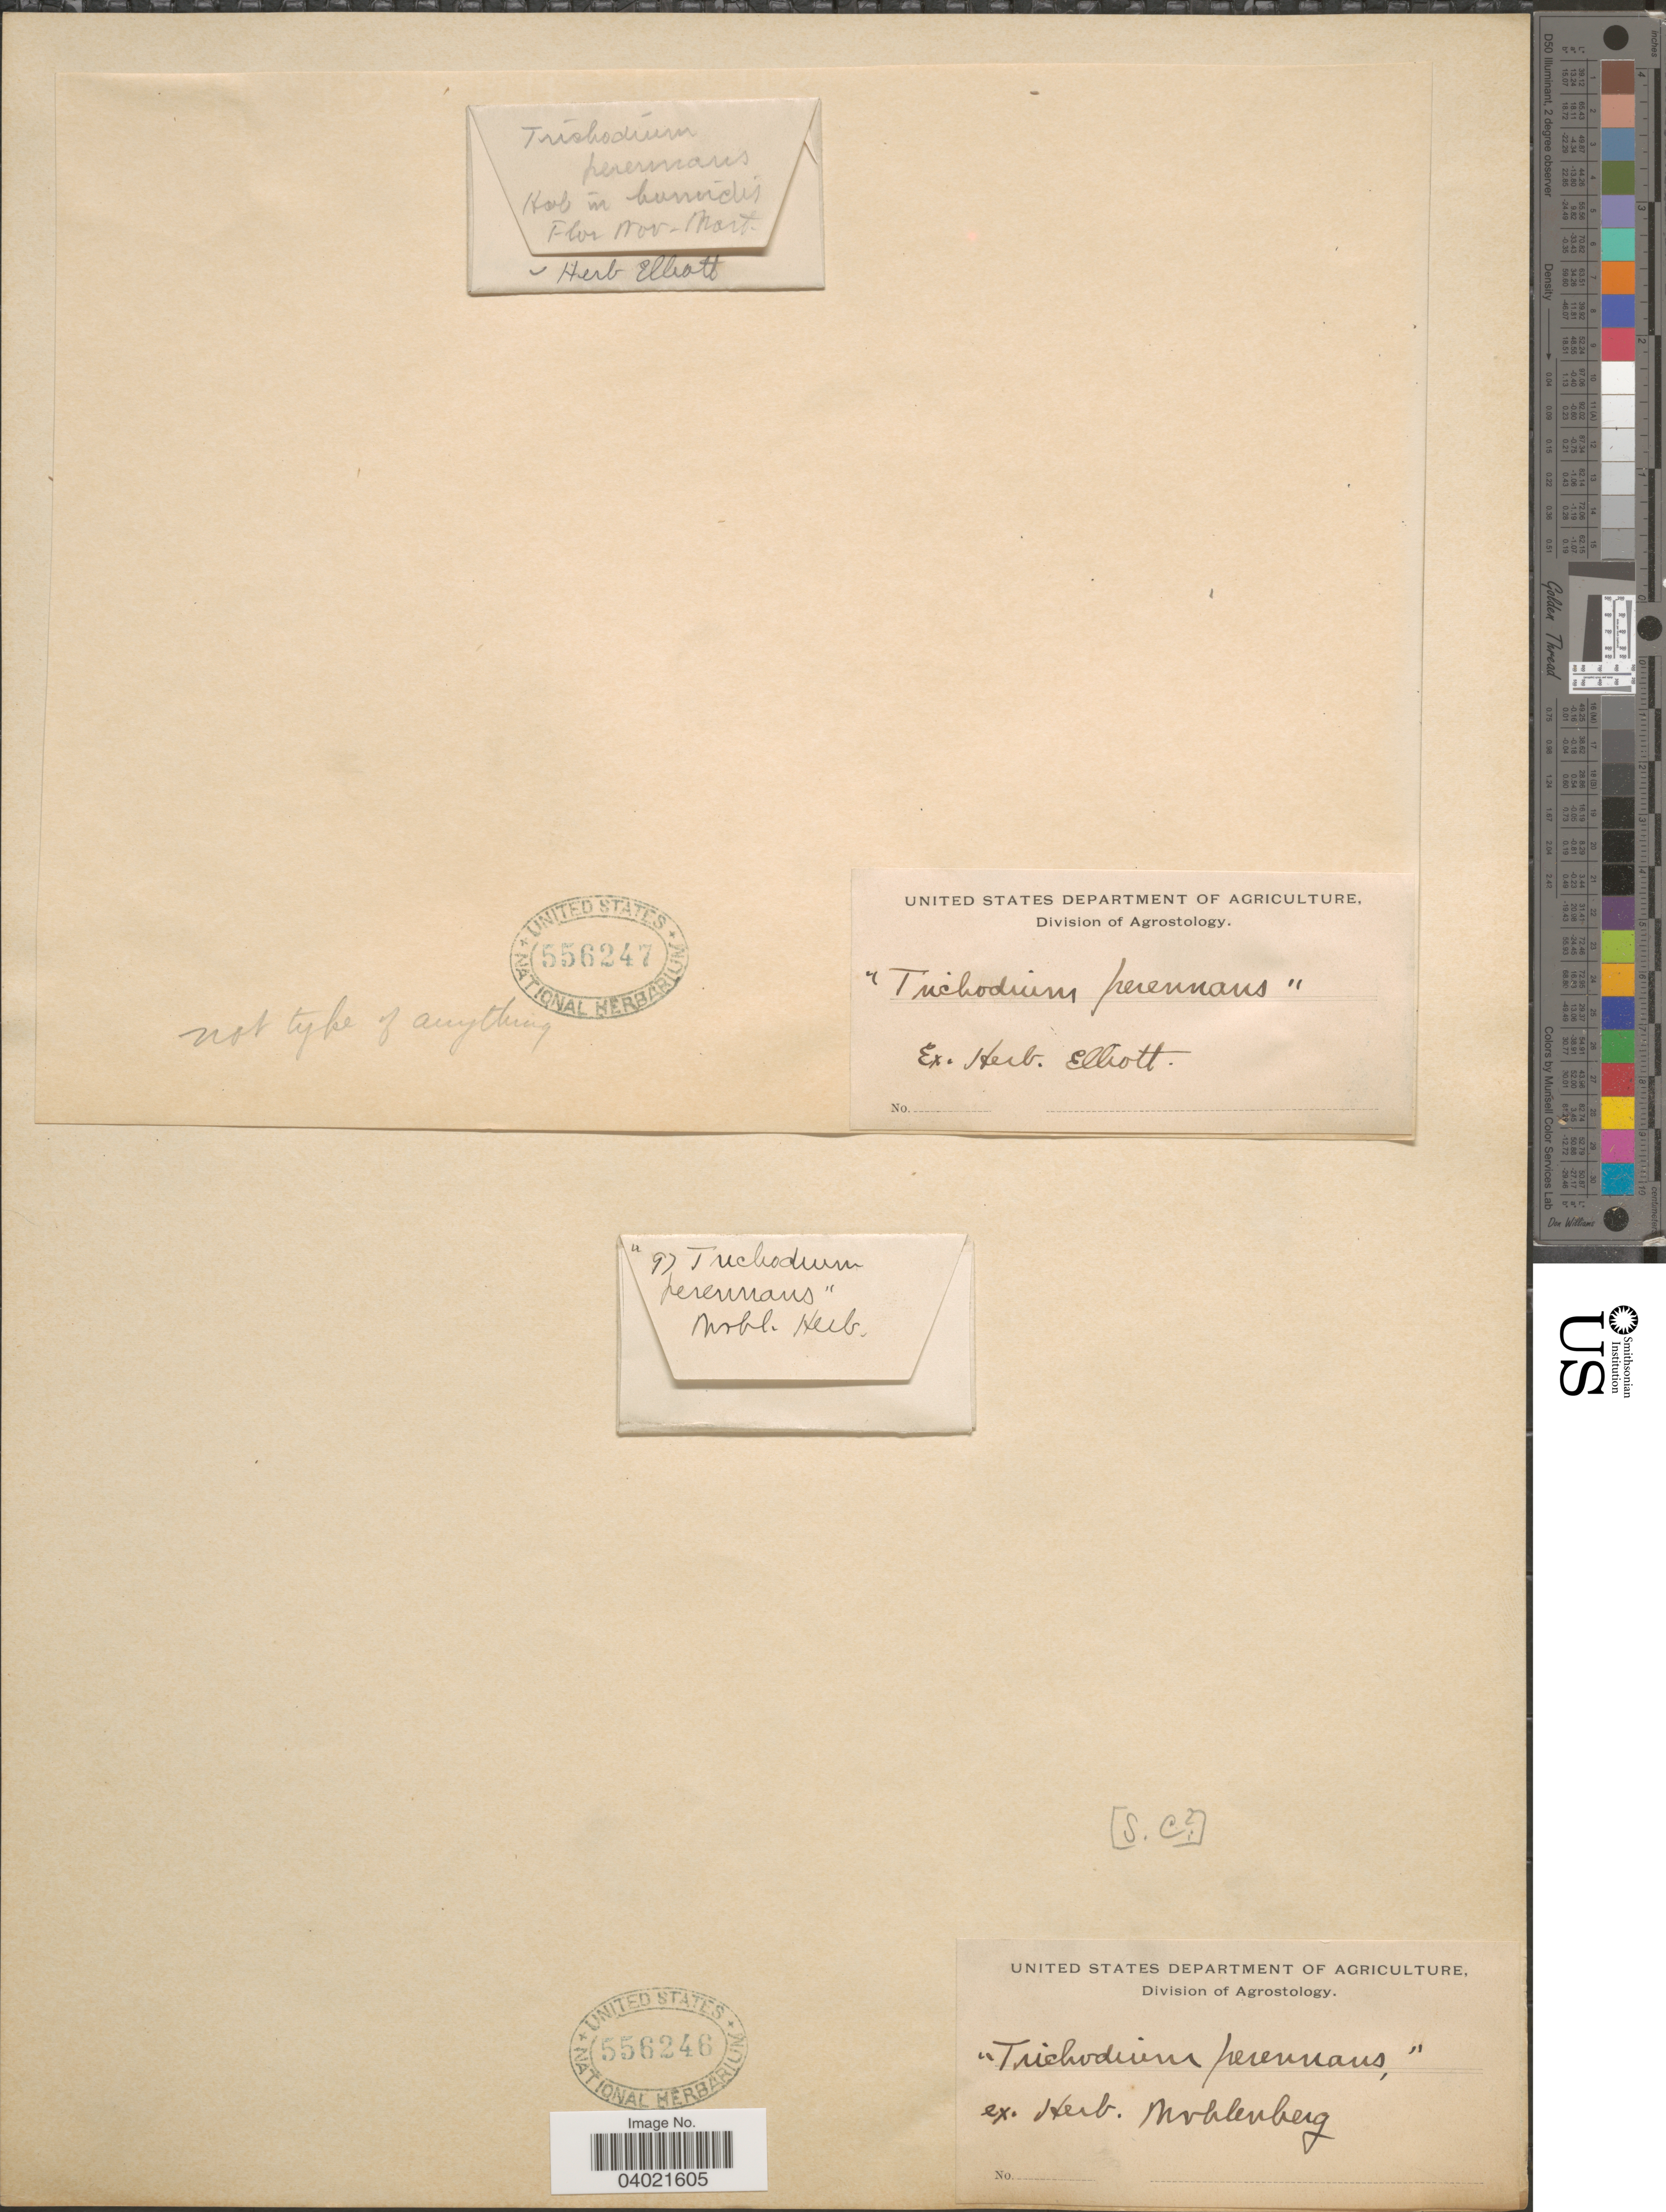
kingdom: Plantae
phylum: Tracheophyta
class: Liliopsida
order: Poales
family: Poaceae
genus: Agrostis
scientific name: Agrostis perennans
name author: (Walter) Tuck.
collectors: ex herb. Muhlenberg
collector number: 97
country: United States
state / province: South Carolina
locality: S.C. [unsure placement]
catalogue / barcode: US 556246-2